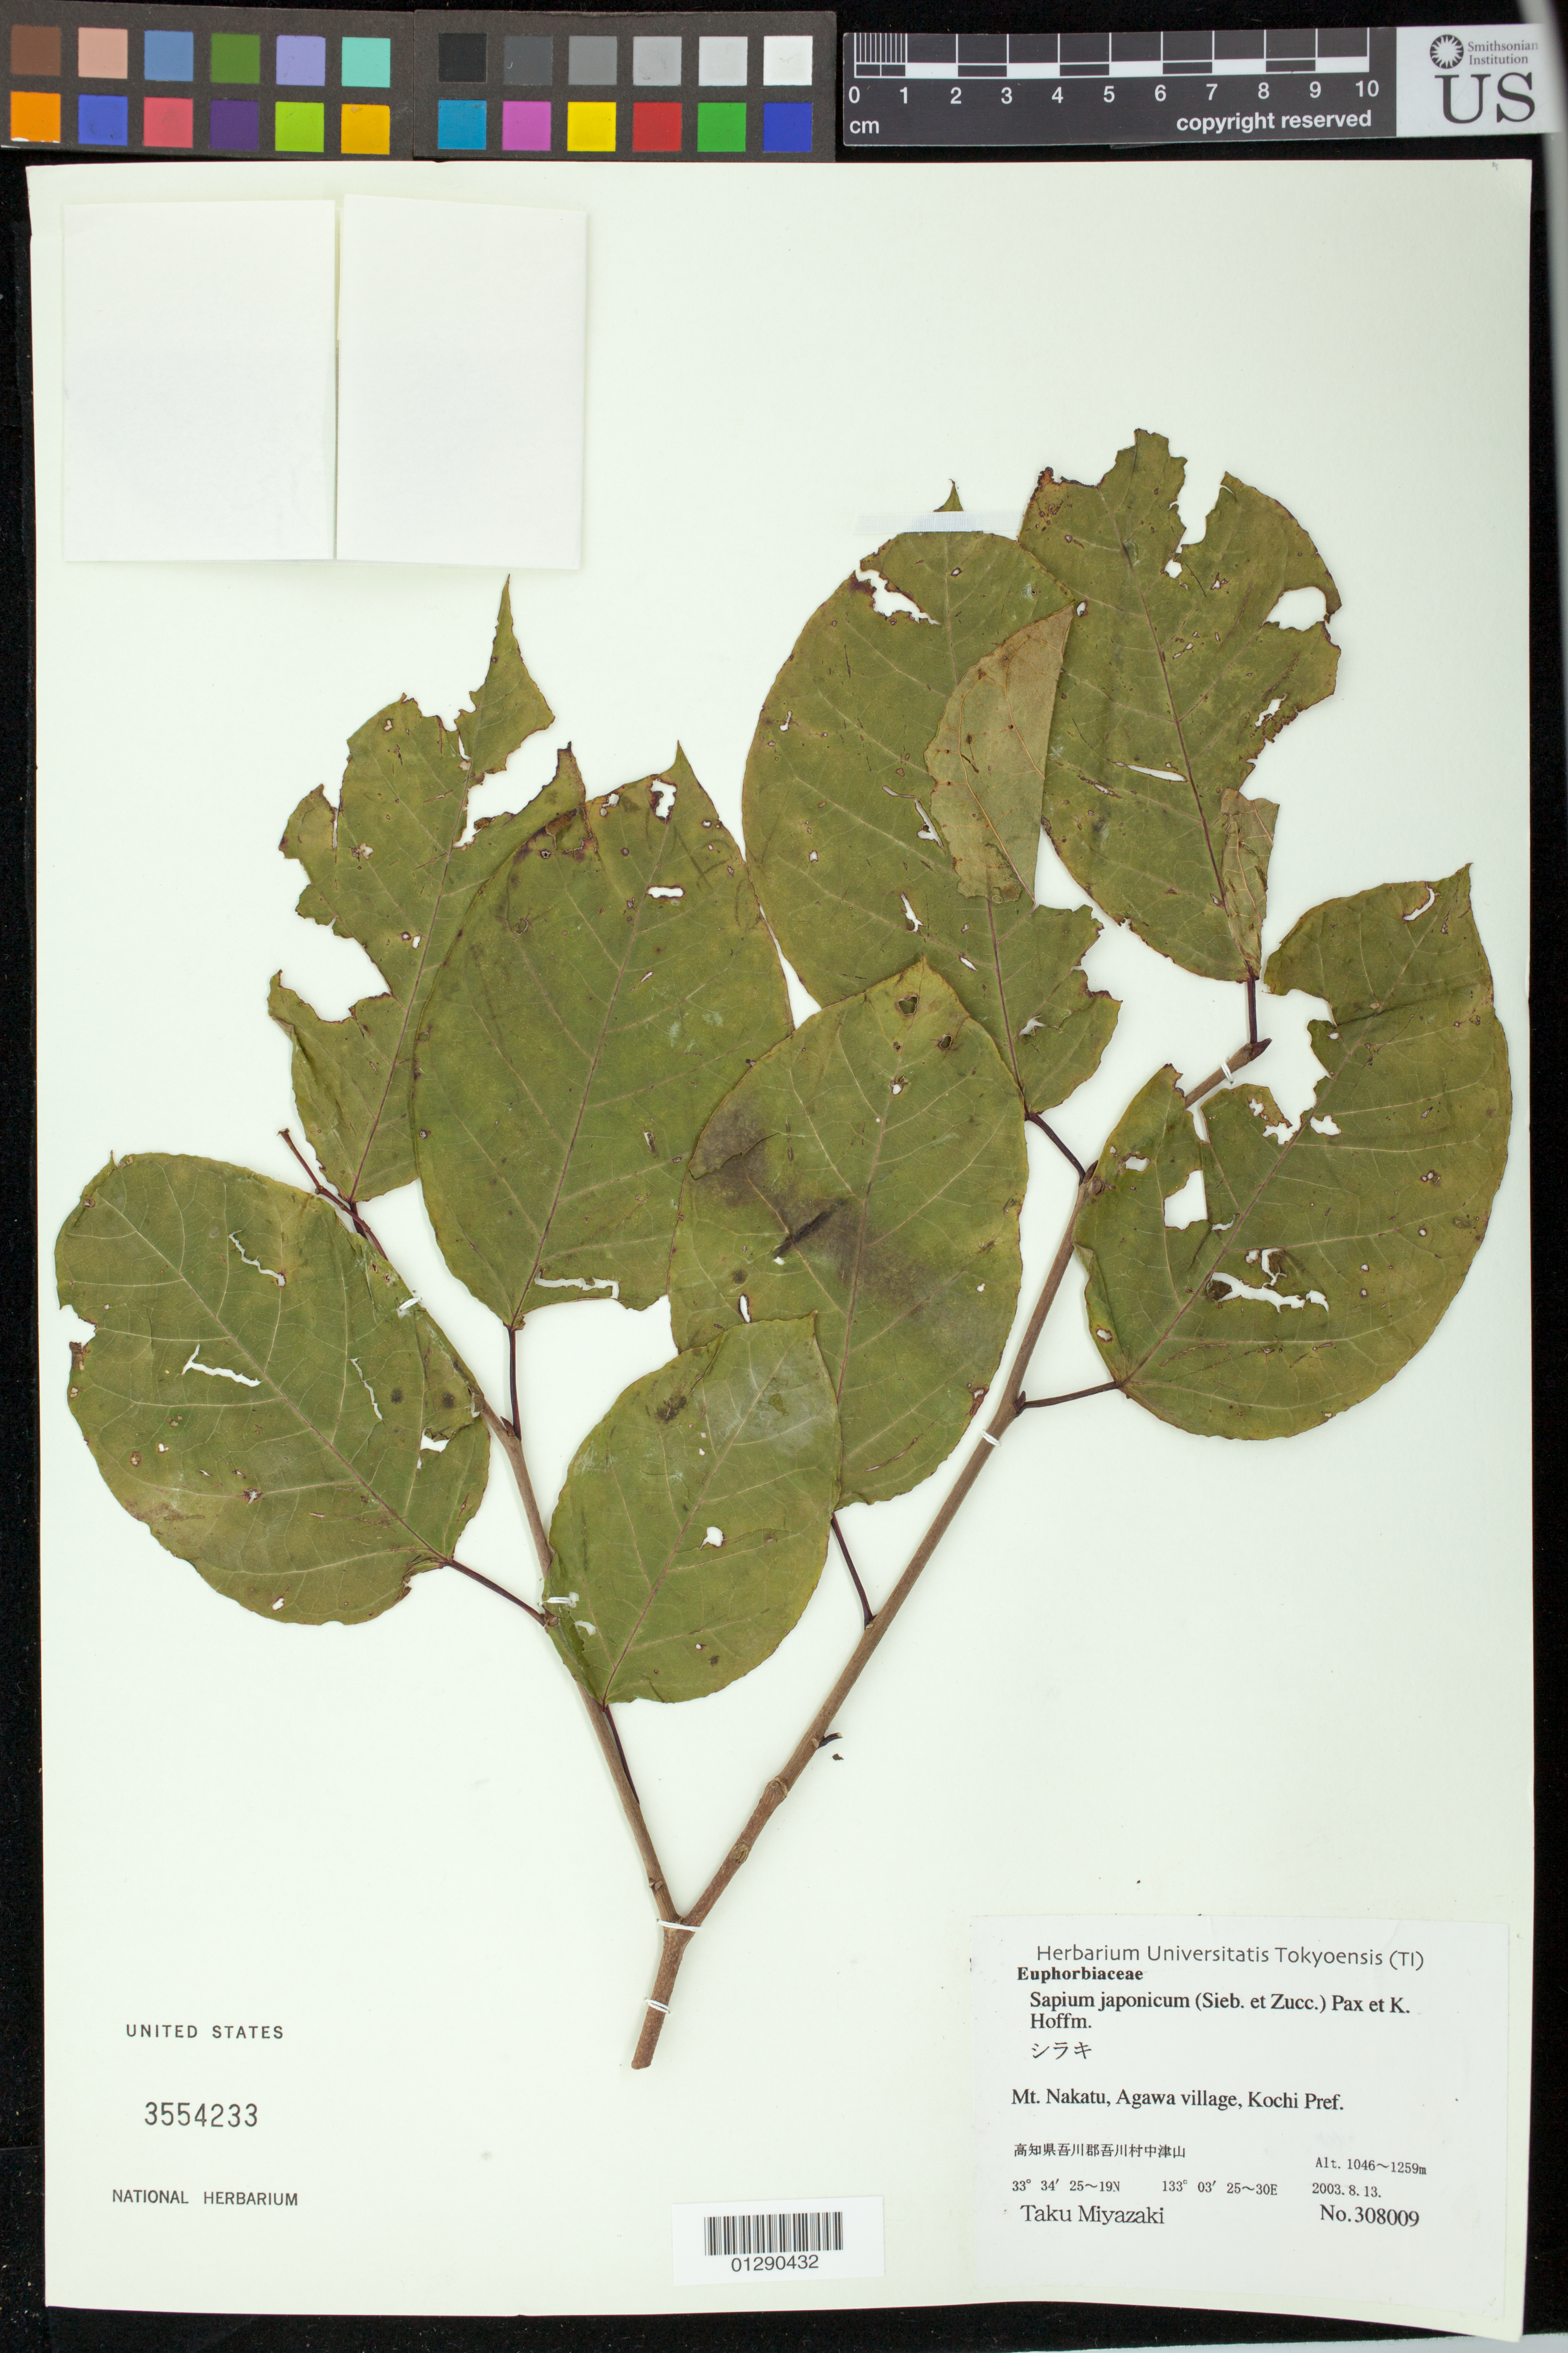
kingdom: Plantae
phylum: Tracheophyta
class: Magnoliopsida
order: Malpighiales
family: Euphorbiaceae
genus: Sapium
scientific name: Sapium japonicum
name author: (Siebold & Zucc.) Pax & K. Hoffm.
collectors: T. Miyazaki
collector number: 308009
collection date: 2003-08-13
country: Japan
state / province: Koti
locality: Mt. Nakatu, Agawa village, Kochi Pref.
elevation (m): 1046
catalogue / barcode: US 3554133